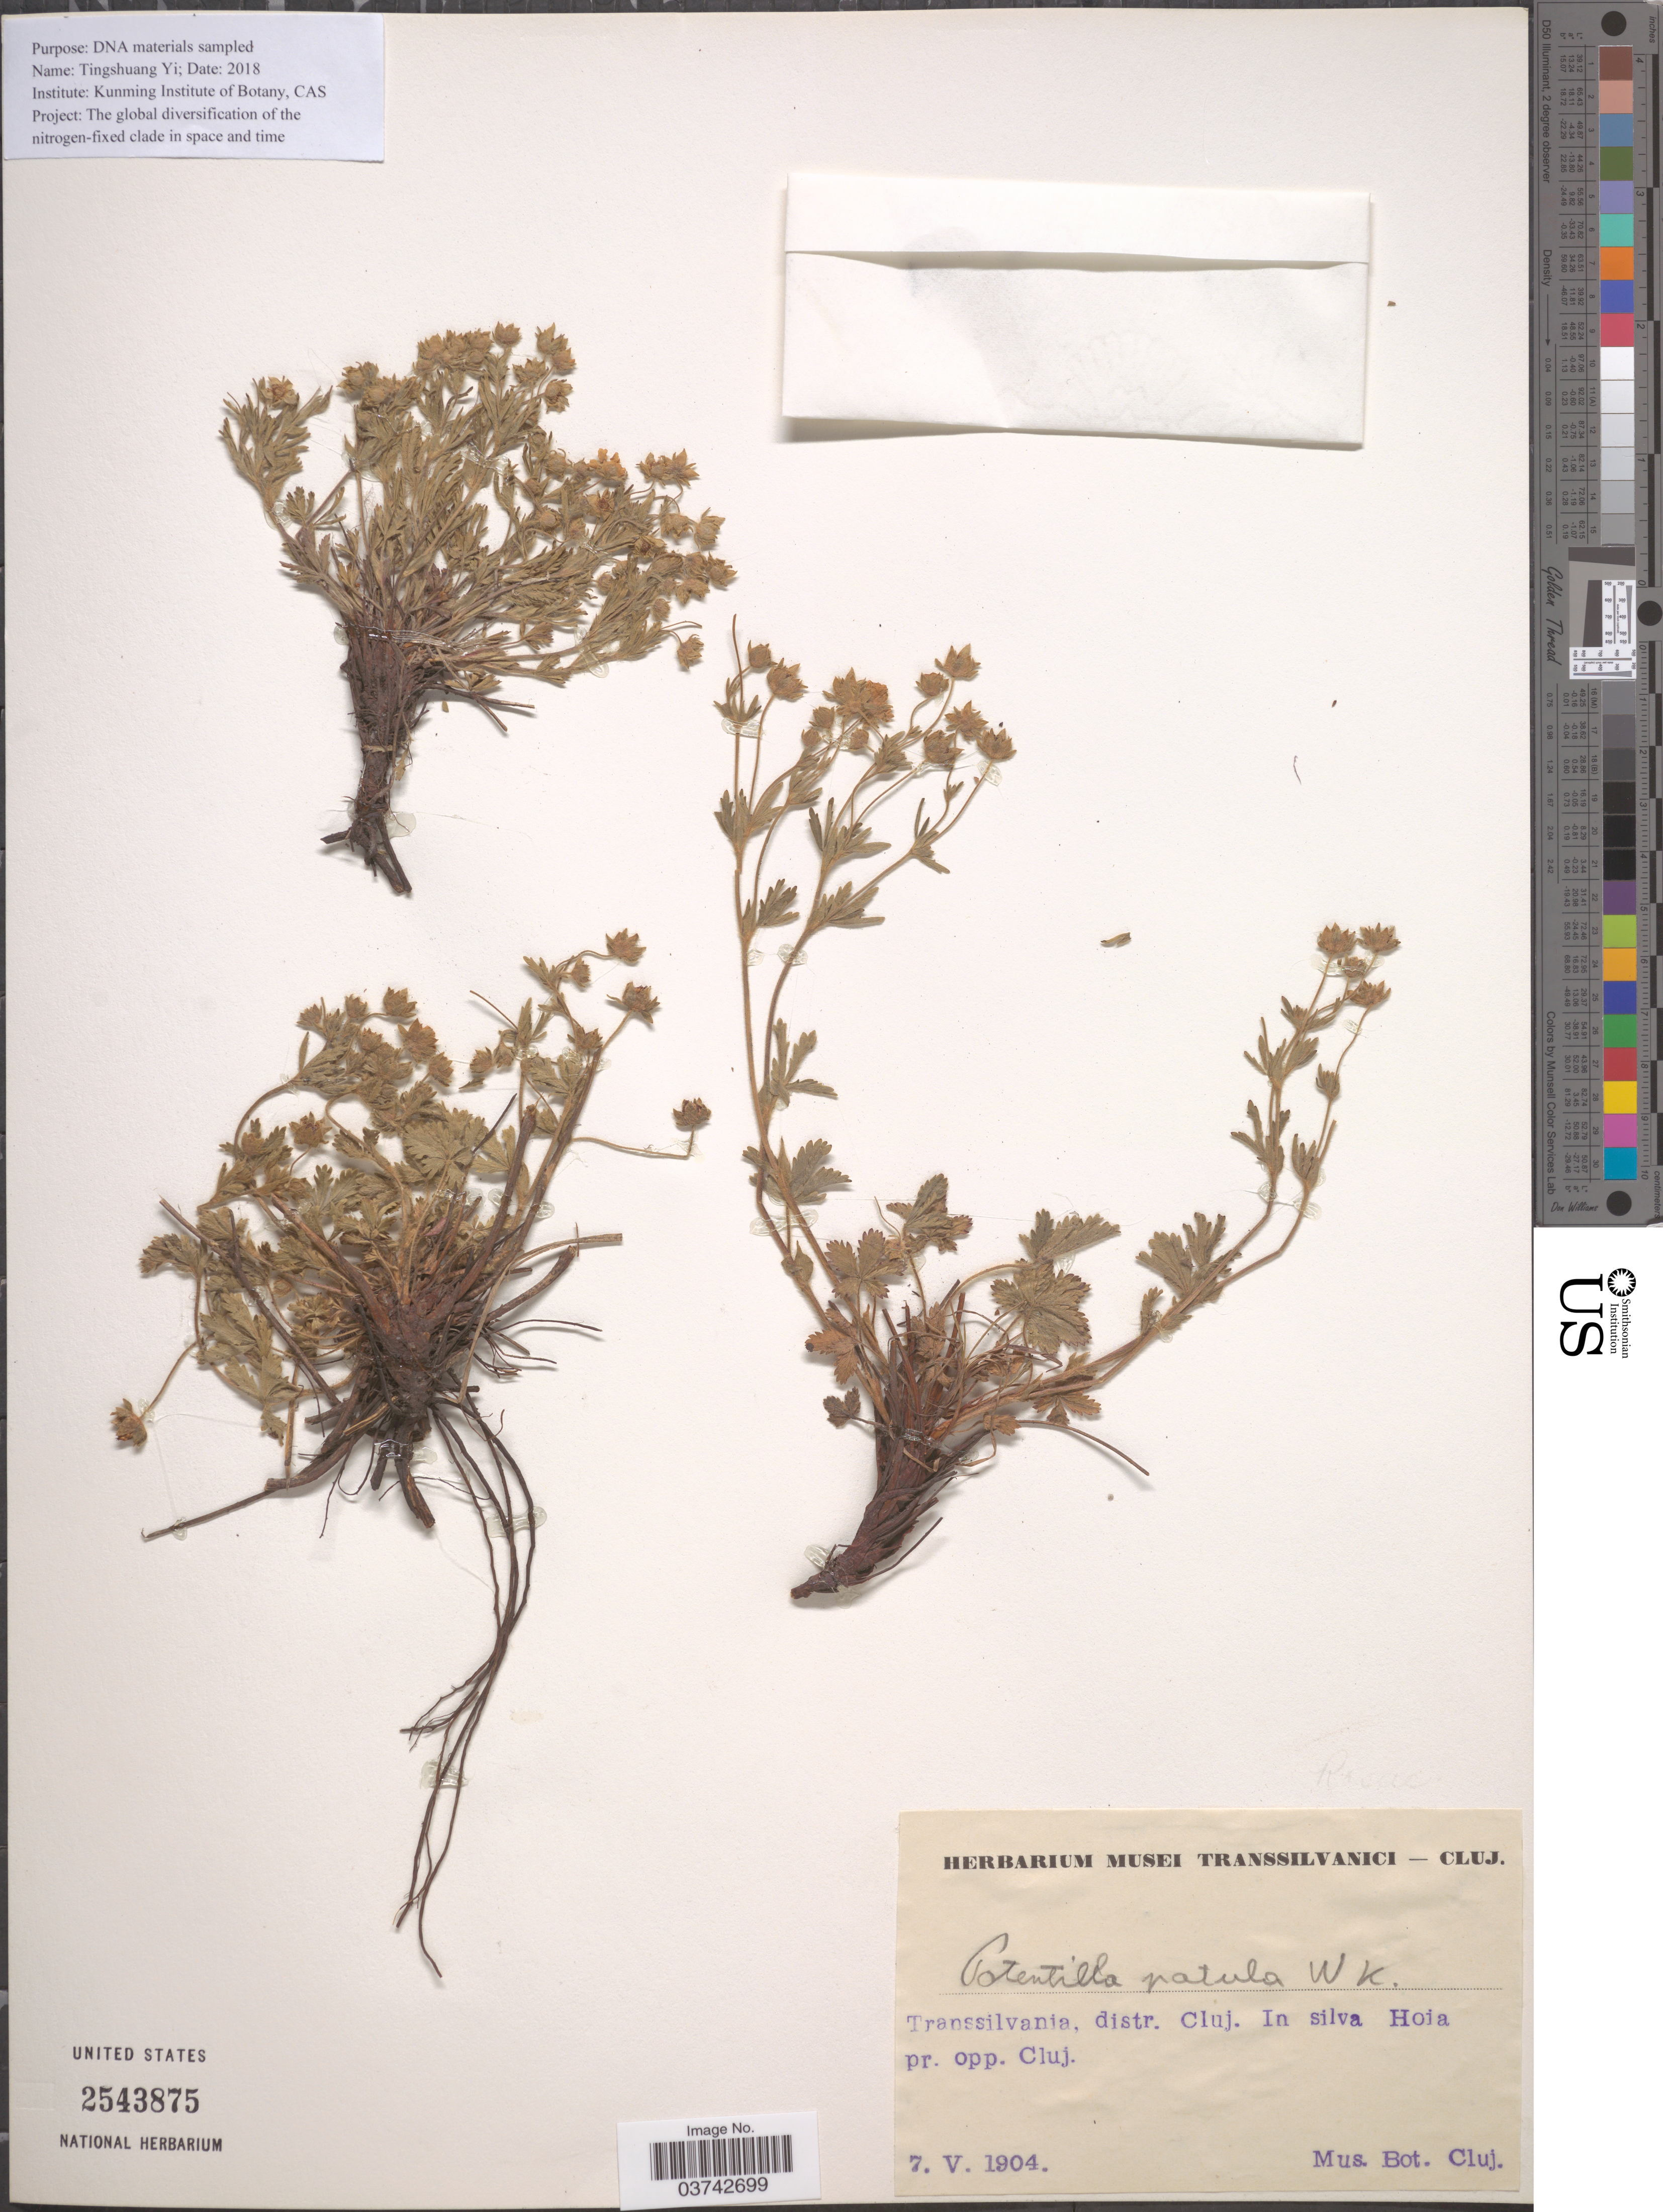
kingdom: Plantae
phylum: Tracheophyta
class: Magnoliopsida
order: Rosales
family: Rosaceae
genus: Potentilla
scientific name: Potentilla patula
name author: Waldst. & Kit.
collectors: Ex Herb. Musei Transsilvanici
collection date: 1904-05-07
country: Romania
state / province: Cluj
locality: Transsilvania, distr. Cluj. In silva Hoia pr. opp. Cluj.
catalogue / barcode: US 2543875